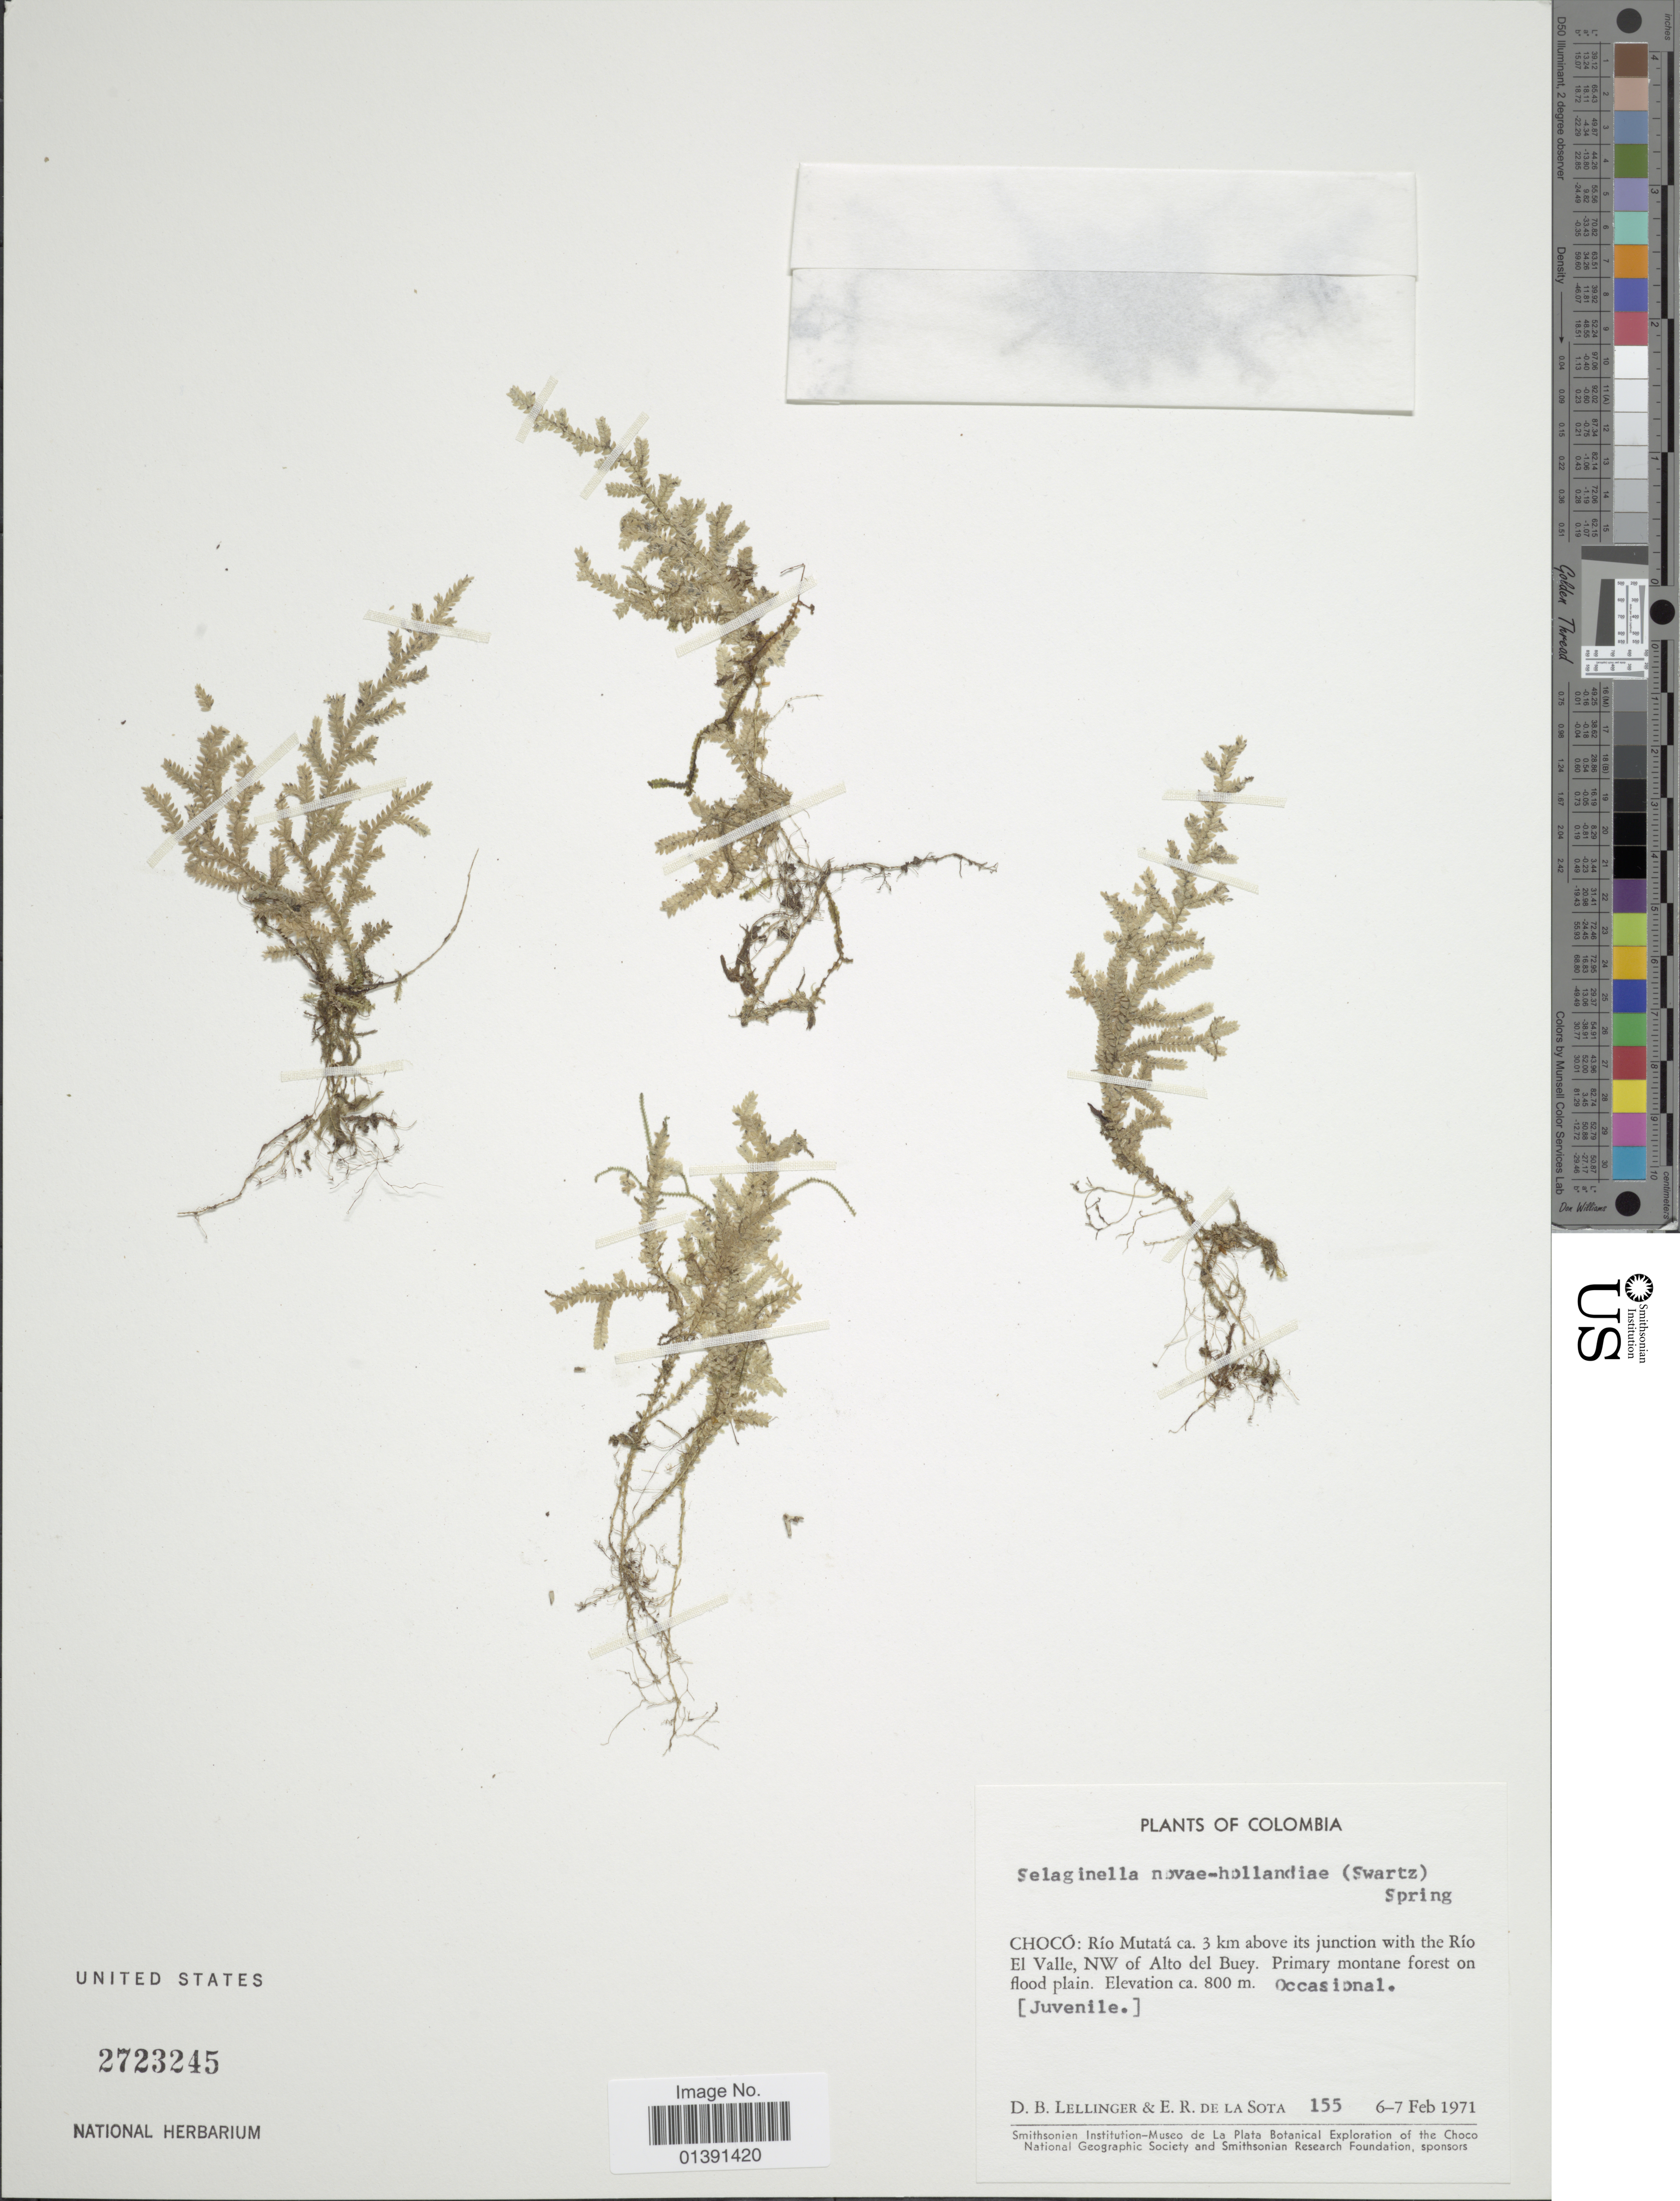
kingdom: Plantae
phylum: Tracheophyta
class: Lycopodiopsida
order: Selaginellales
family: Selaginellaceae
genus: Selaginella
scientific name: Selaginella novae-hollandiae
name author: (Sw.) Spring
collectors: D. B. Lellinger & E. R. de la Sota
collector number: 155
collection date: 1971-02-06/1971-02-07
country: Colombia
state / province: Chocó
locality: Río Mutatá ca 3 km above its junction with the Río El Valle, NW of Alto del Buey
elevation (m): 800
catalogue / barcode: US 2723245